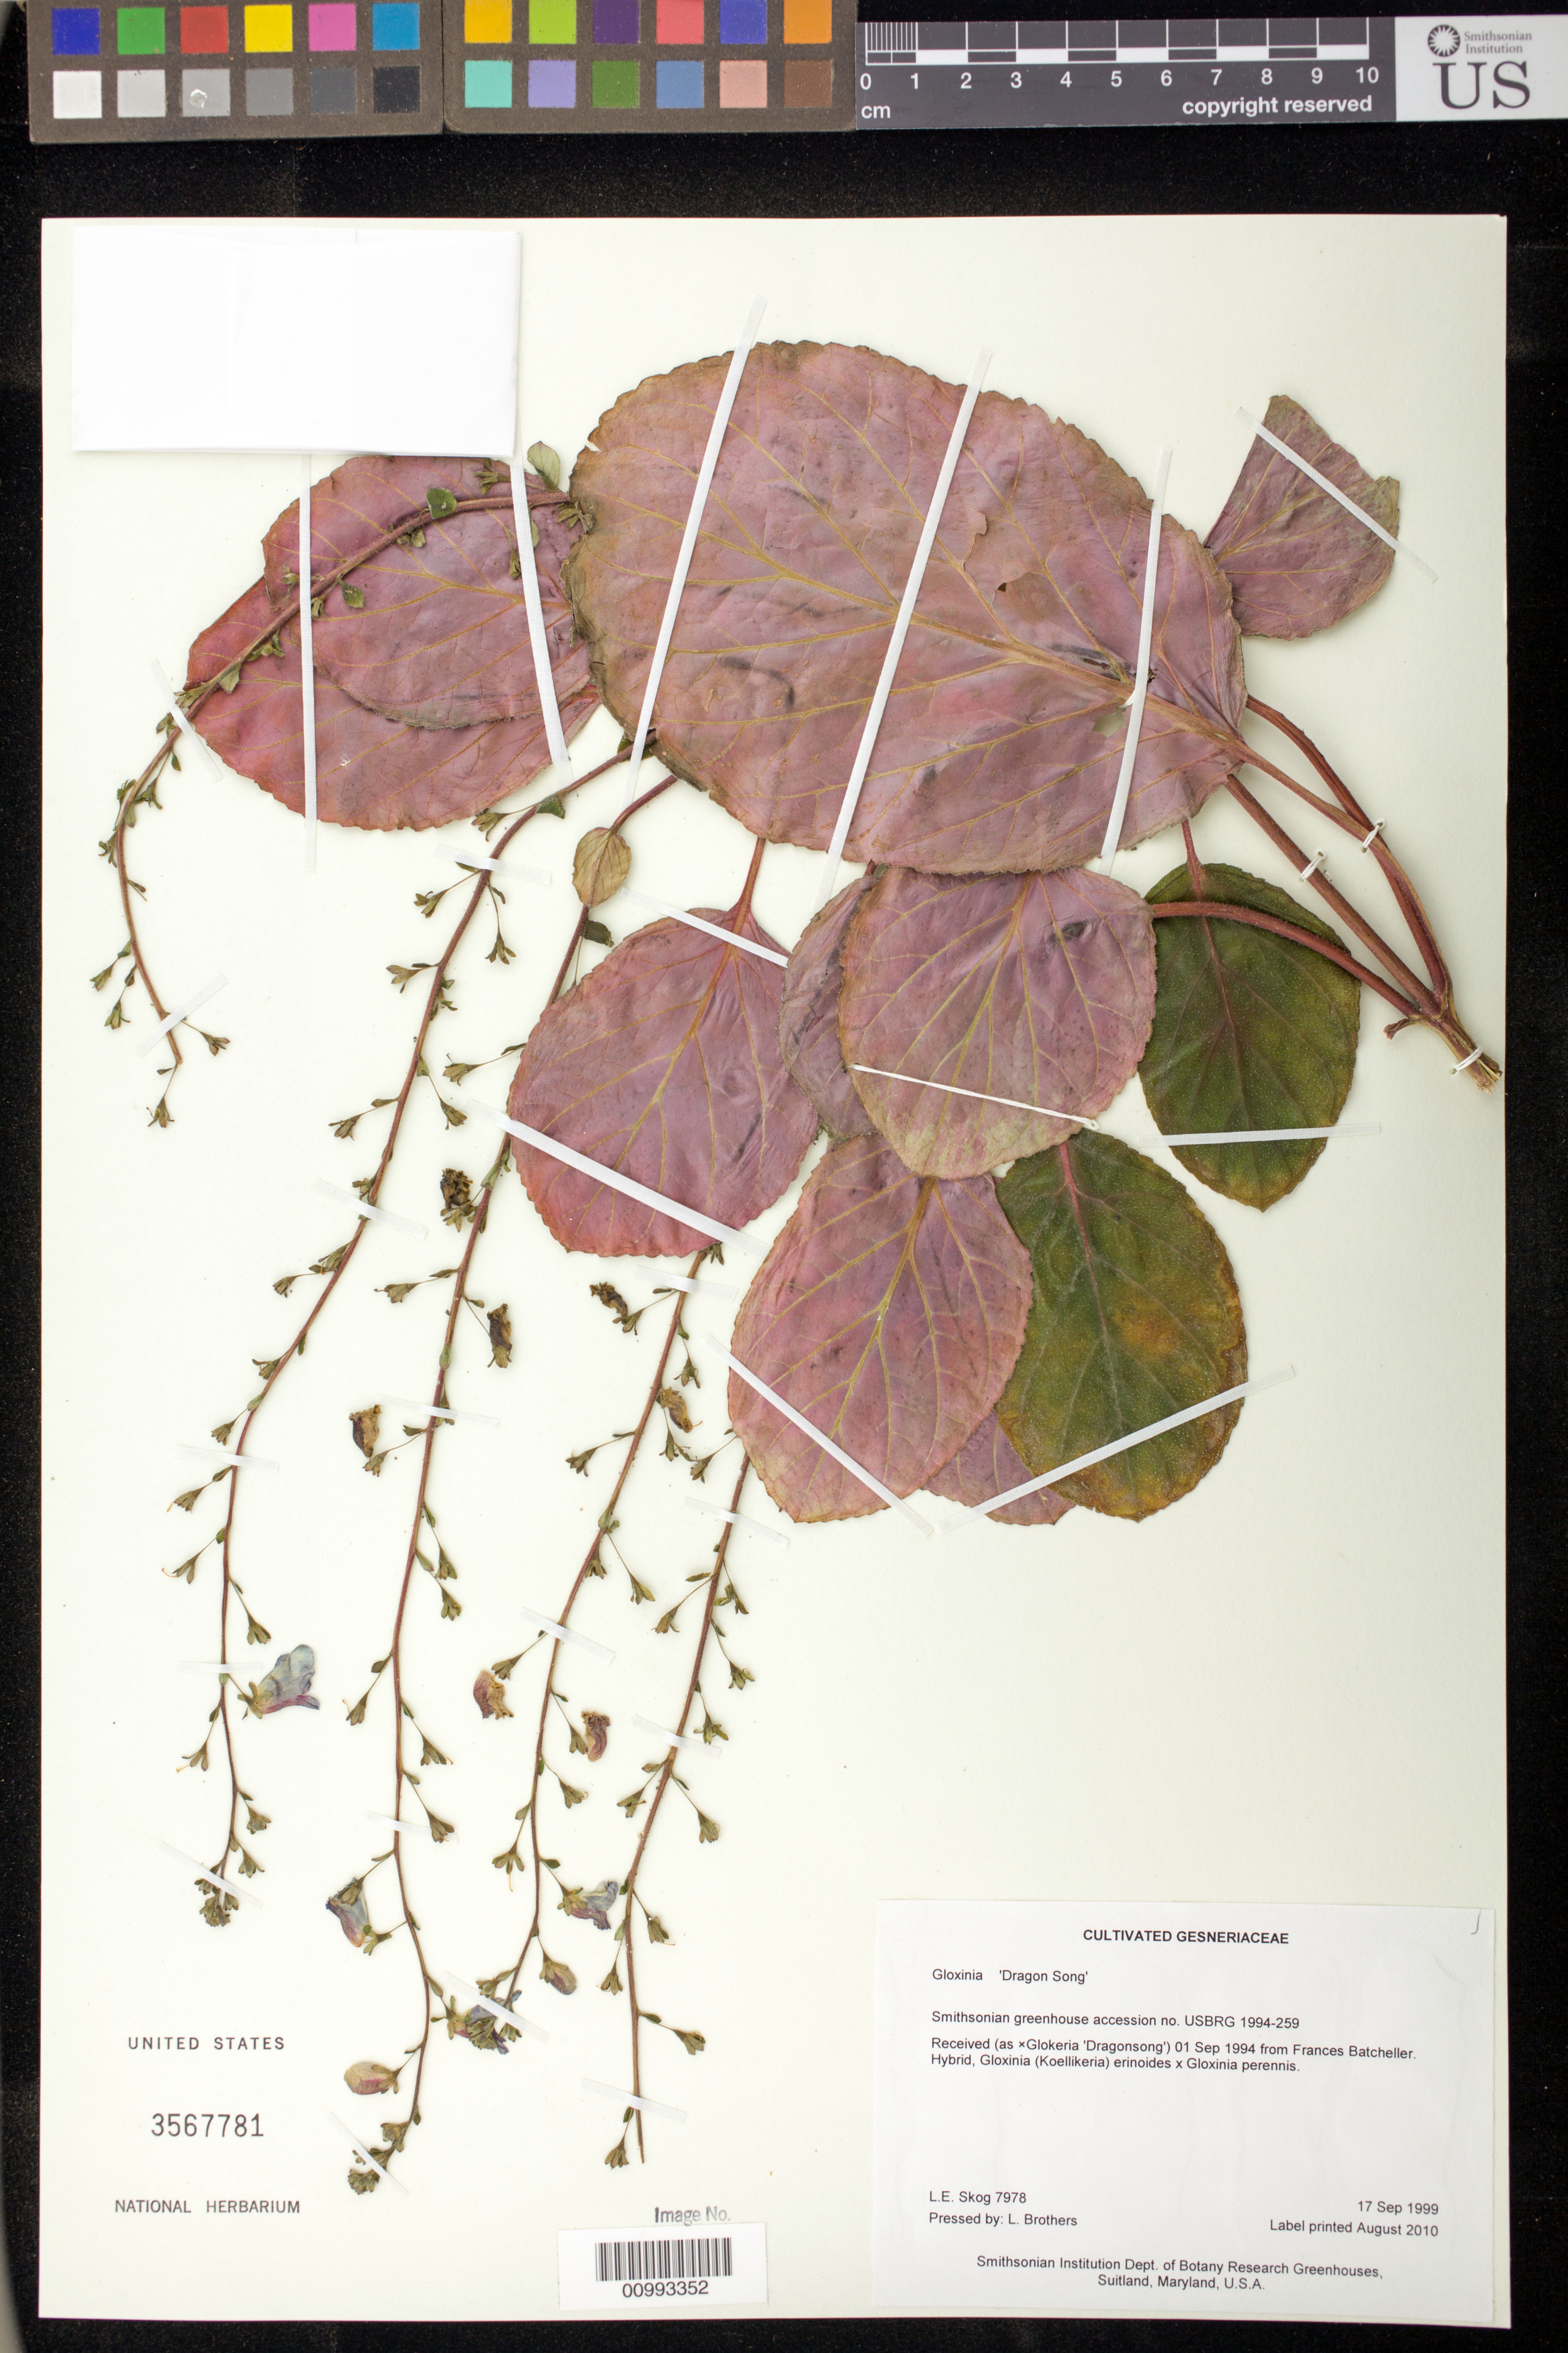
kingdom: Plantae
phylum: Tracheophyta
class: Magnoliopsida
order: Lamiales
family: Gesneriaceae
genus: Gloxinia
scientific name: Gloxinia 'Dragon Song'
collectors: L. E. Skog & L. Brothers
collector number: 7978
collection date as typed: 17 Sep 1999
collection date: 1999-09-17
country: United States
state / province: Maryland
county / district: Prince George's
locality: Smithsonian Institution Dept. of Botany Research Greenhouses, Suitland, Maryland, U.S.A.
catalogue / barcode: US 3567781